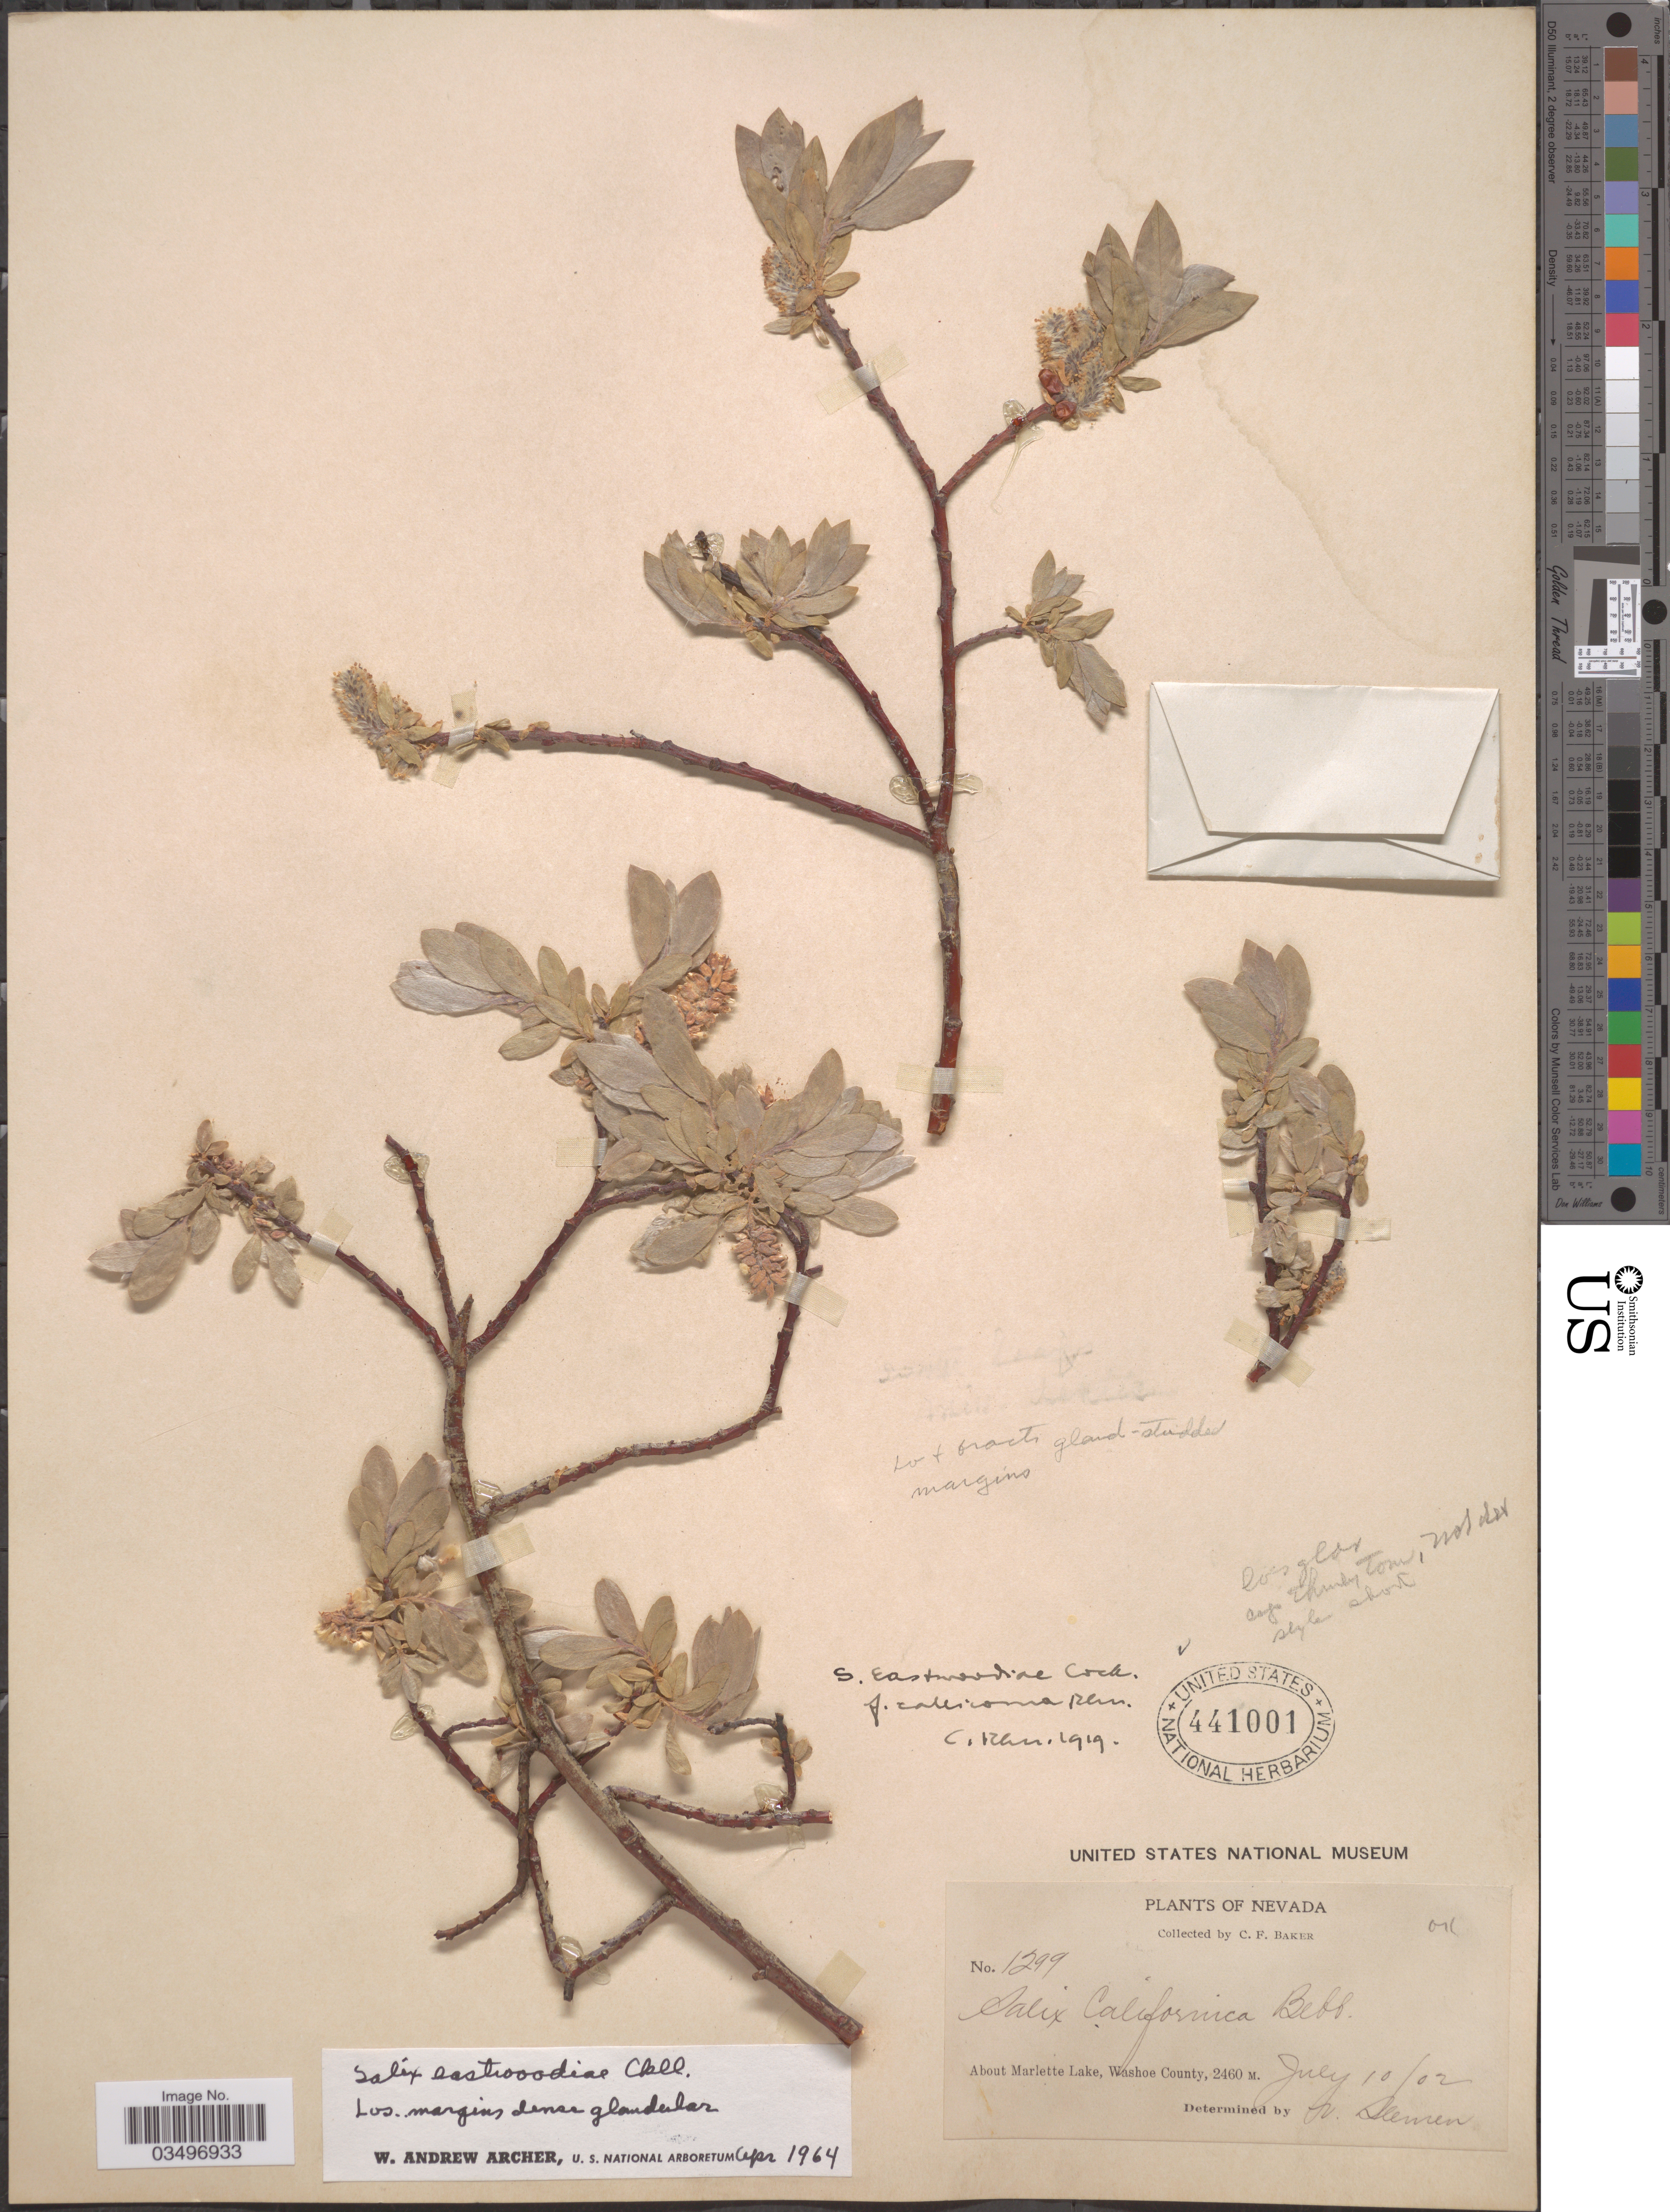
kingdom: Plantae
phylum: Tracheophyta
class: Magnoliopsida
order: Malpighiales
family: Salicaceae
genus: Salix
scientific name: Salix eastwoodiae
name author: Cockerell ex A. Heller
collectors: C. F. Baker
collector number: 1299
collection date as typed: Transcribed d/m/y: 10/7/2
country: United States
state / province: Nevada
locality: About Marlette Lake, Washoe County.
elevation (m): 2460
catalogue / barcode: US 441001